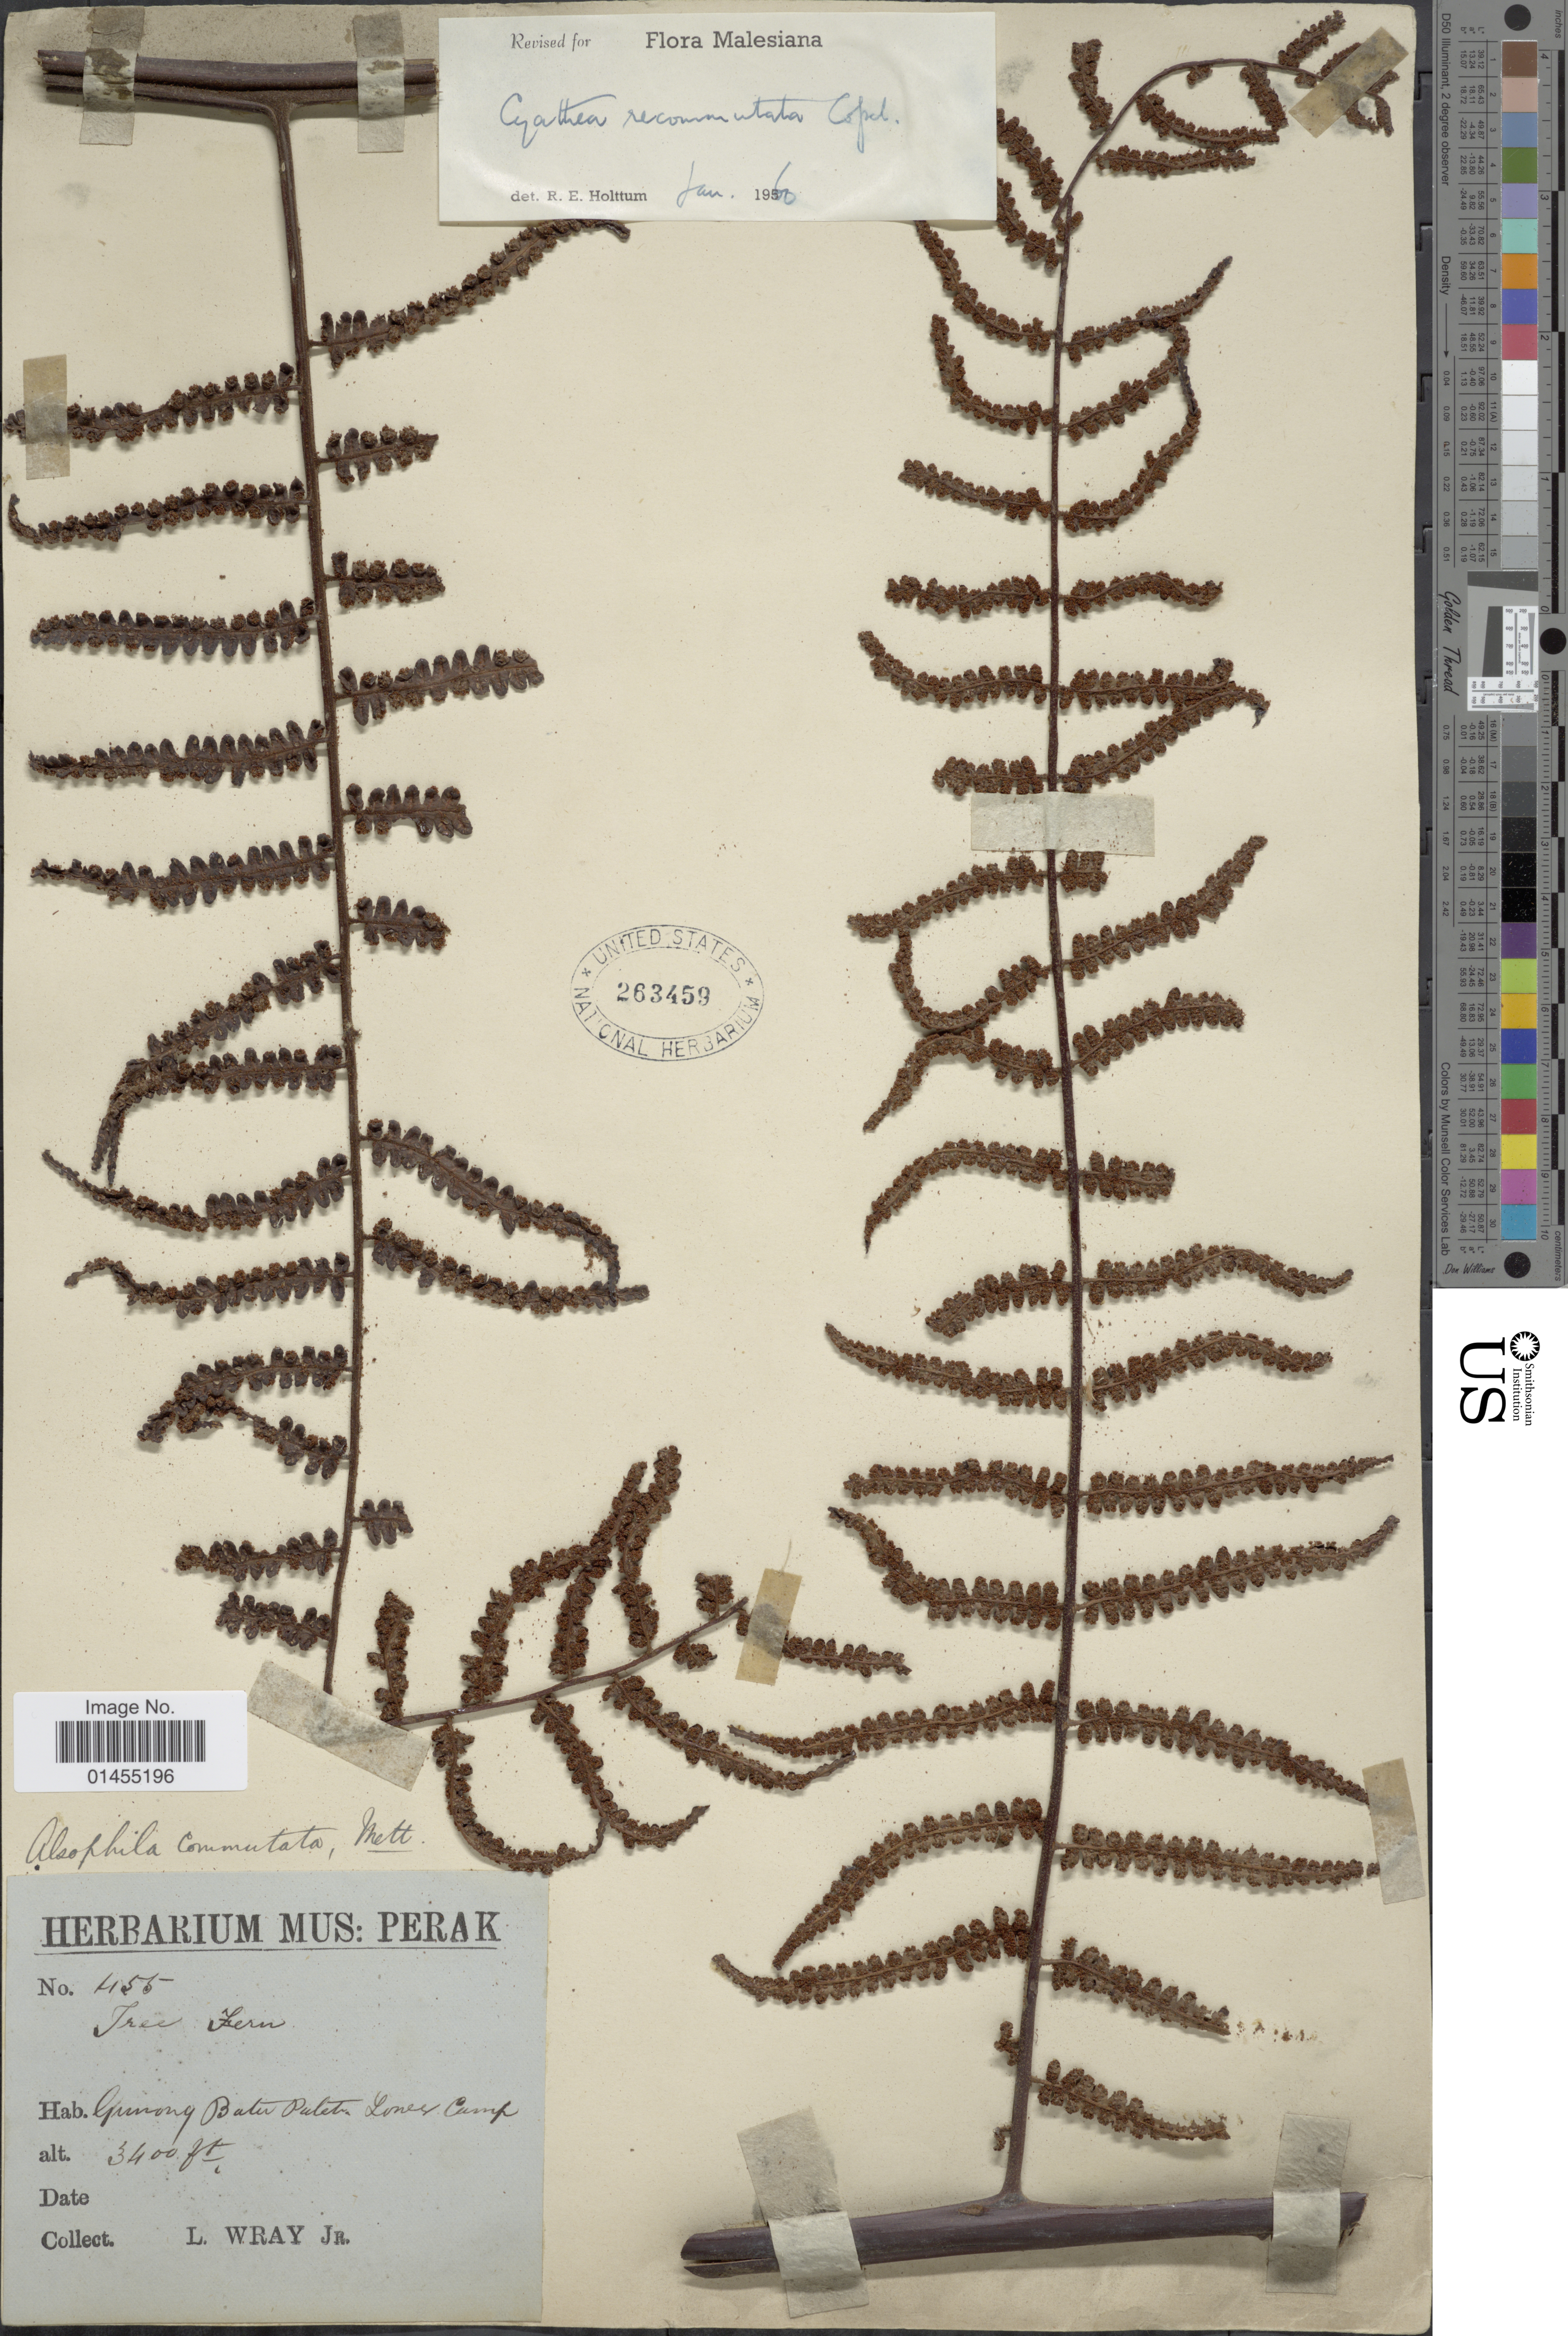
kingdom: Plantae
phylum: Tracheophyta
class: Polypodiopsida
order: Cyatheales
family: Cyatheaceae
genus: Alsophila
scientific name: Alsophila commutata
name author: Mett.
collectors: L. Wray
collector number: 455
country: Malaysia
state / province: Perak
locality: Gunong Batei Pulter Loney Camp. [interpreted]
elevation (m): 1036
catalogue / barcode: US 263459